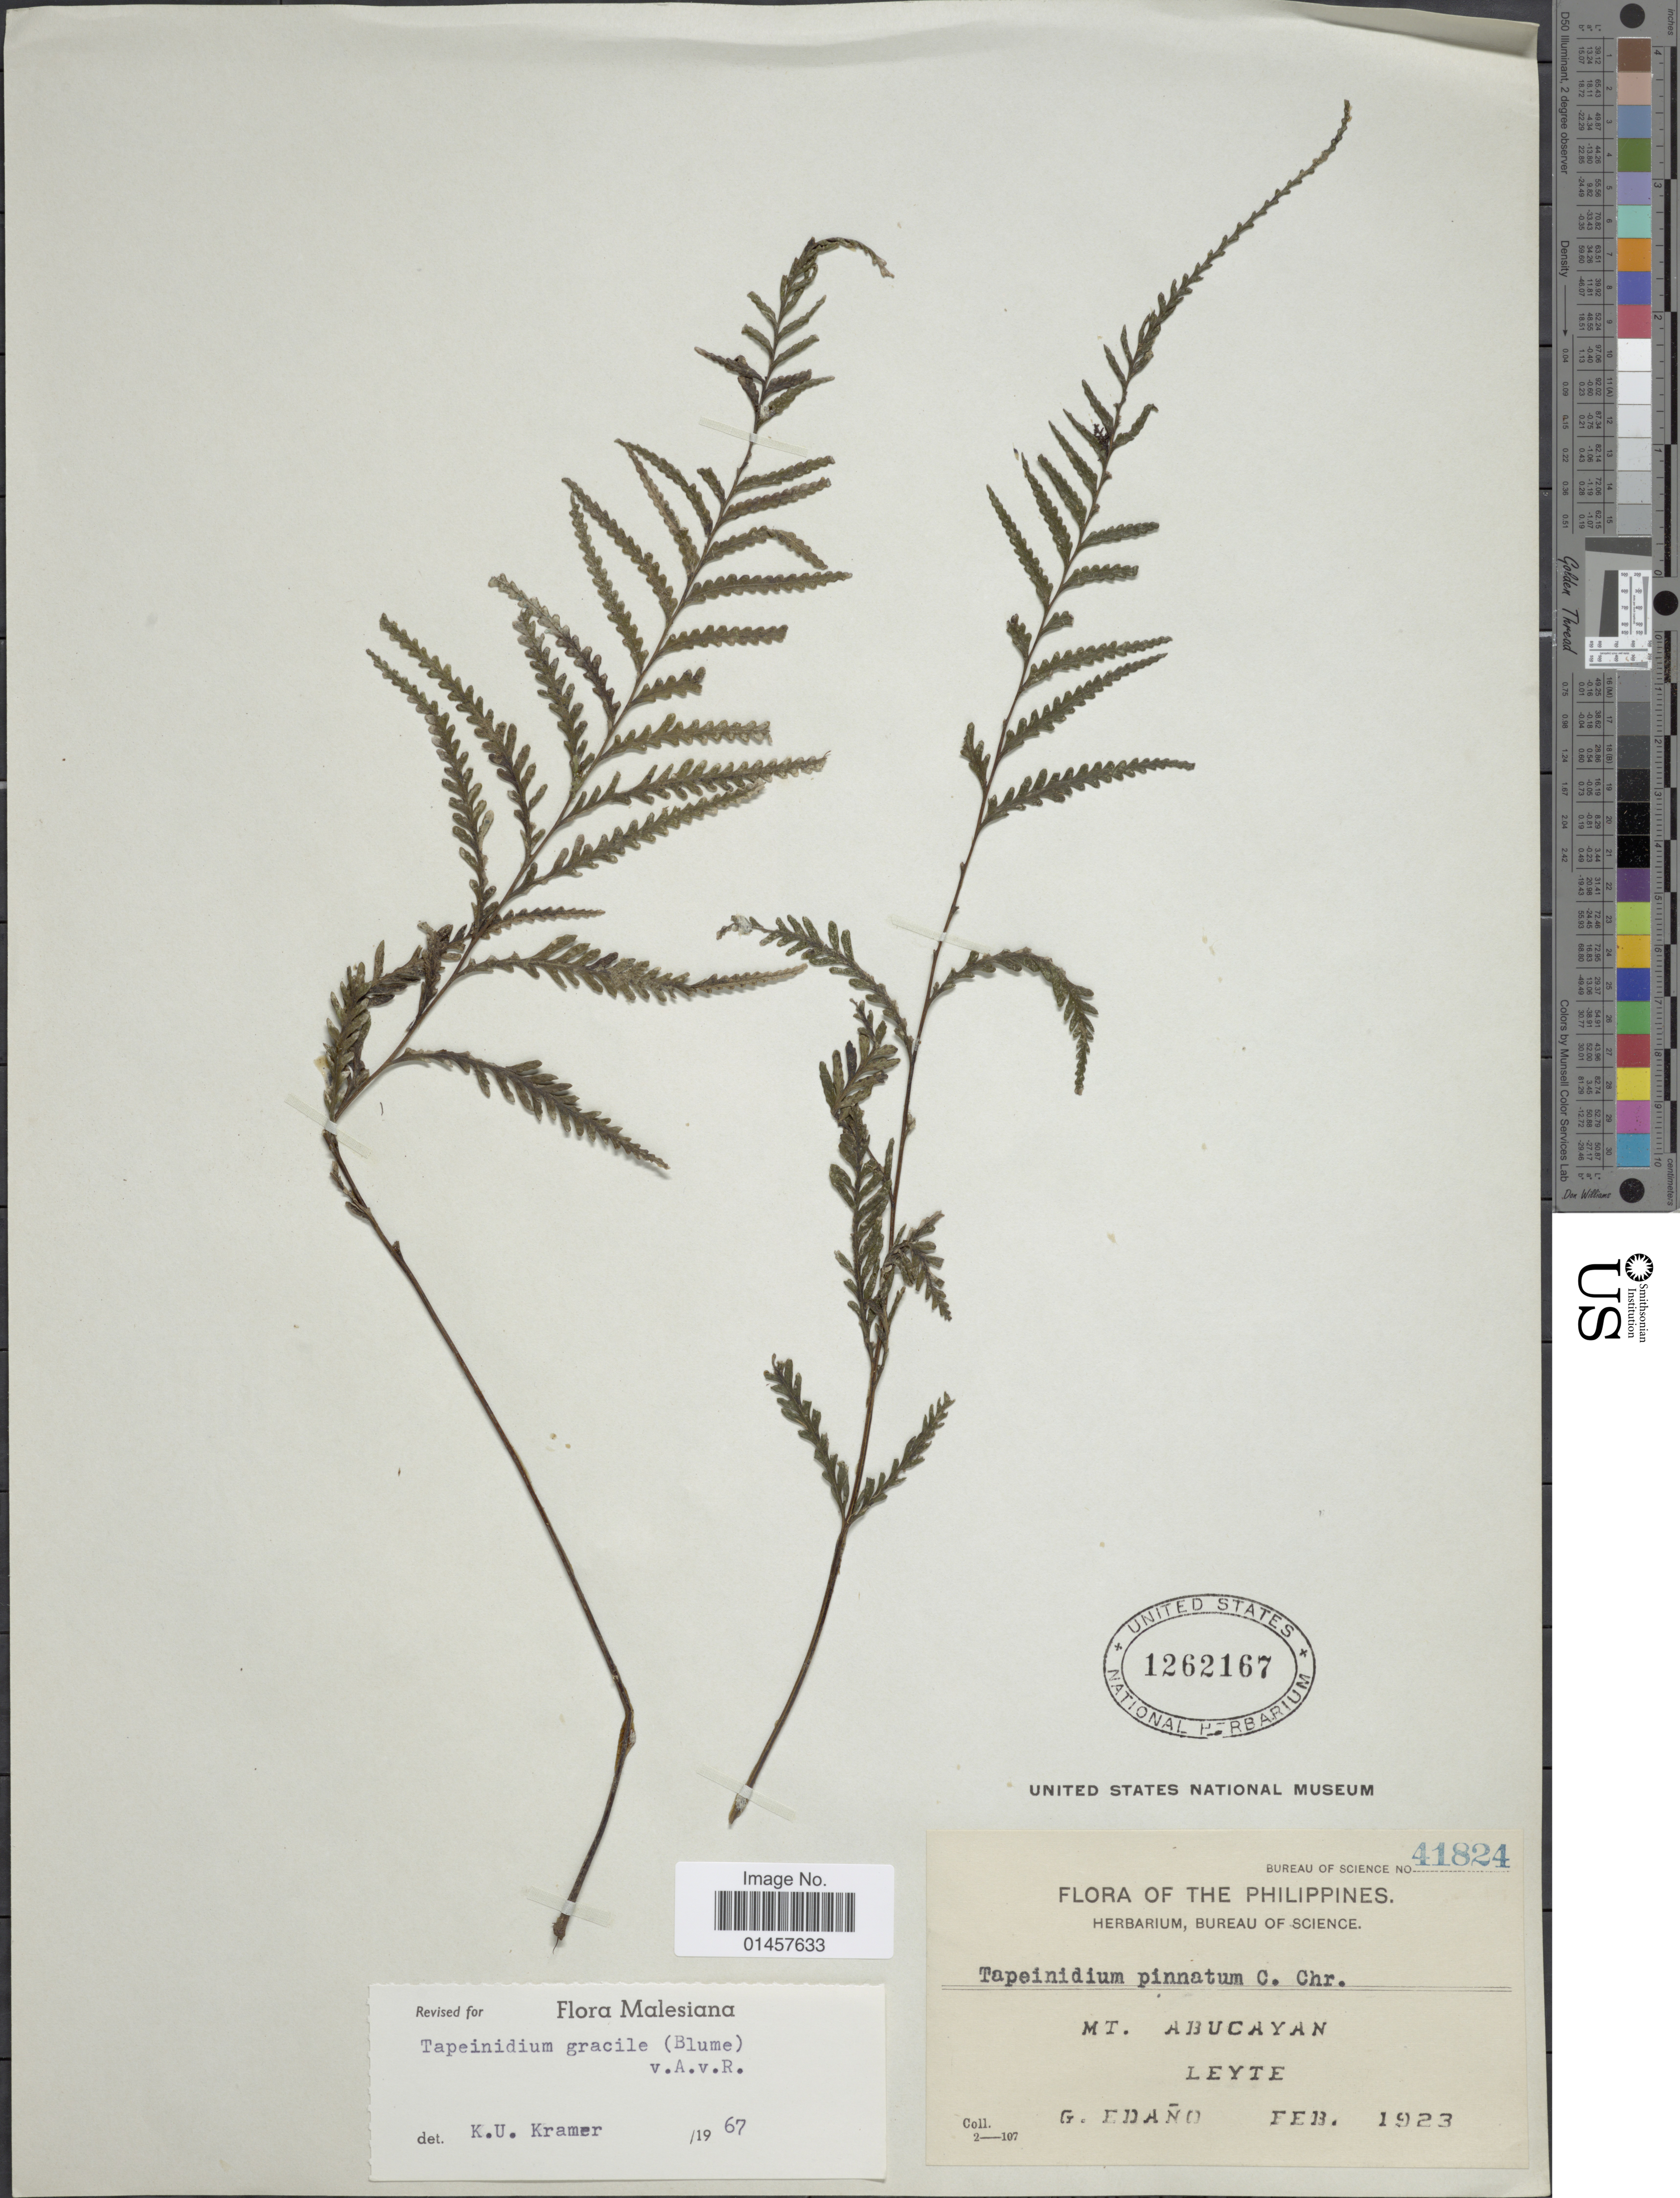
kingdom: Plantae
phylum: Tracheophyta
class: Polypodiopsida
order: Polypodiales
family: Lindsaeaceae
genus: Tapeinidium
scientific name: Tapeinidium gracile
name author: (Blume) Alderw.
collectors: G. Edaño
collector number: Bureau of Science 41824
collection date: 1923-02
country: Philippines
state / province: Eastern Visayas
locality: Mt. Abucayan, Leyte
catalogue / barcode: US 1262167